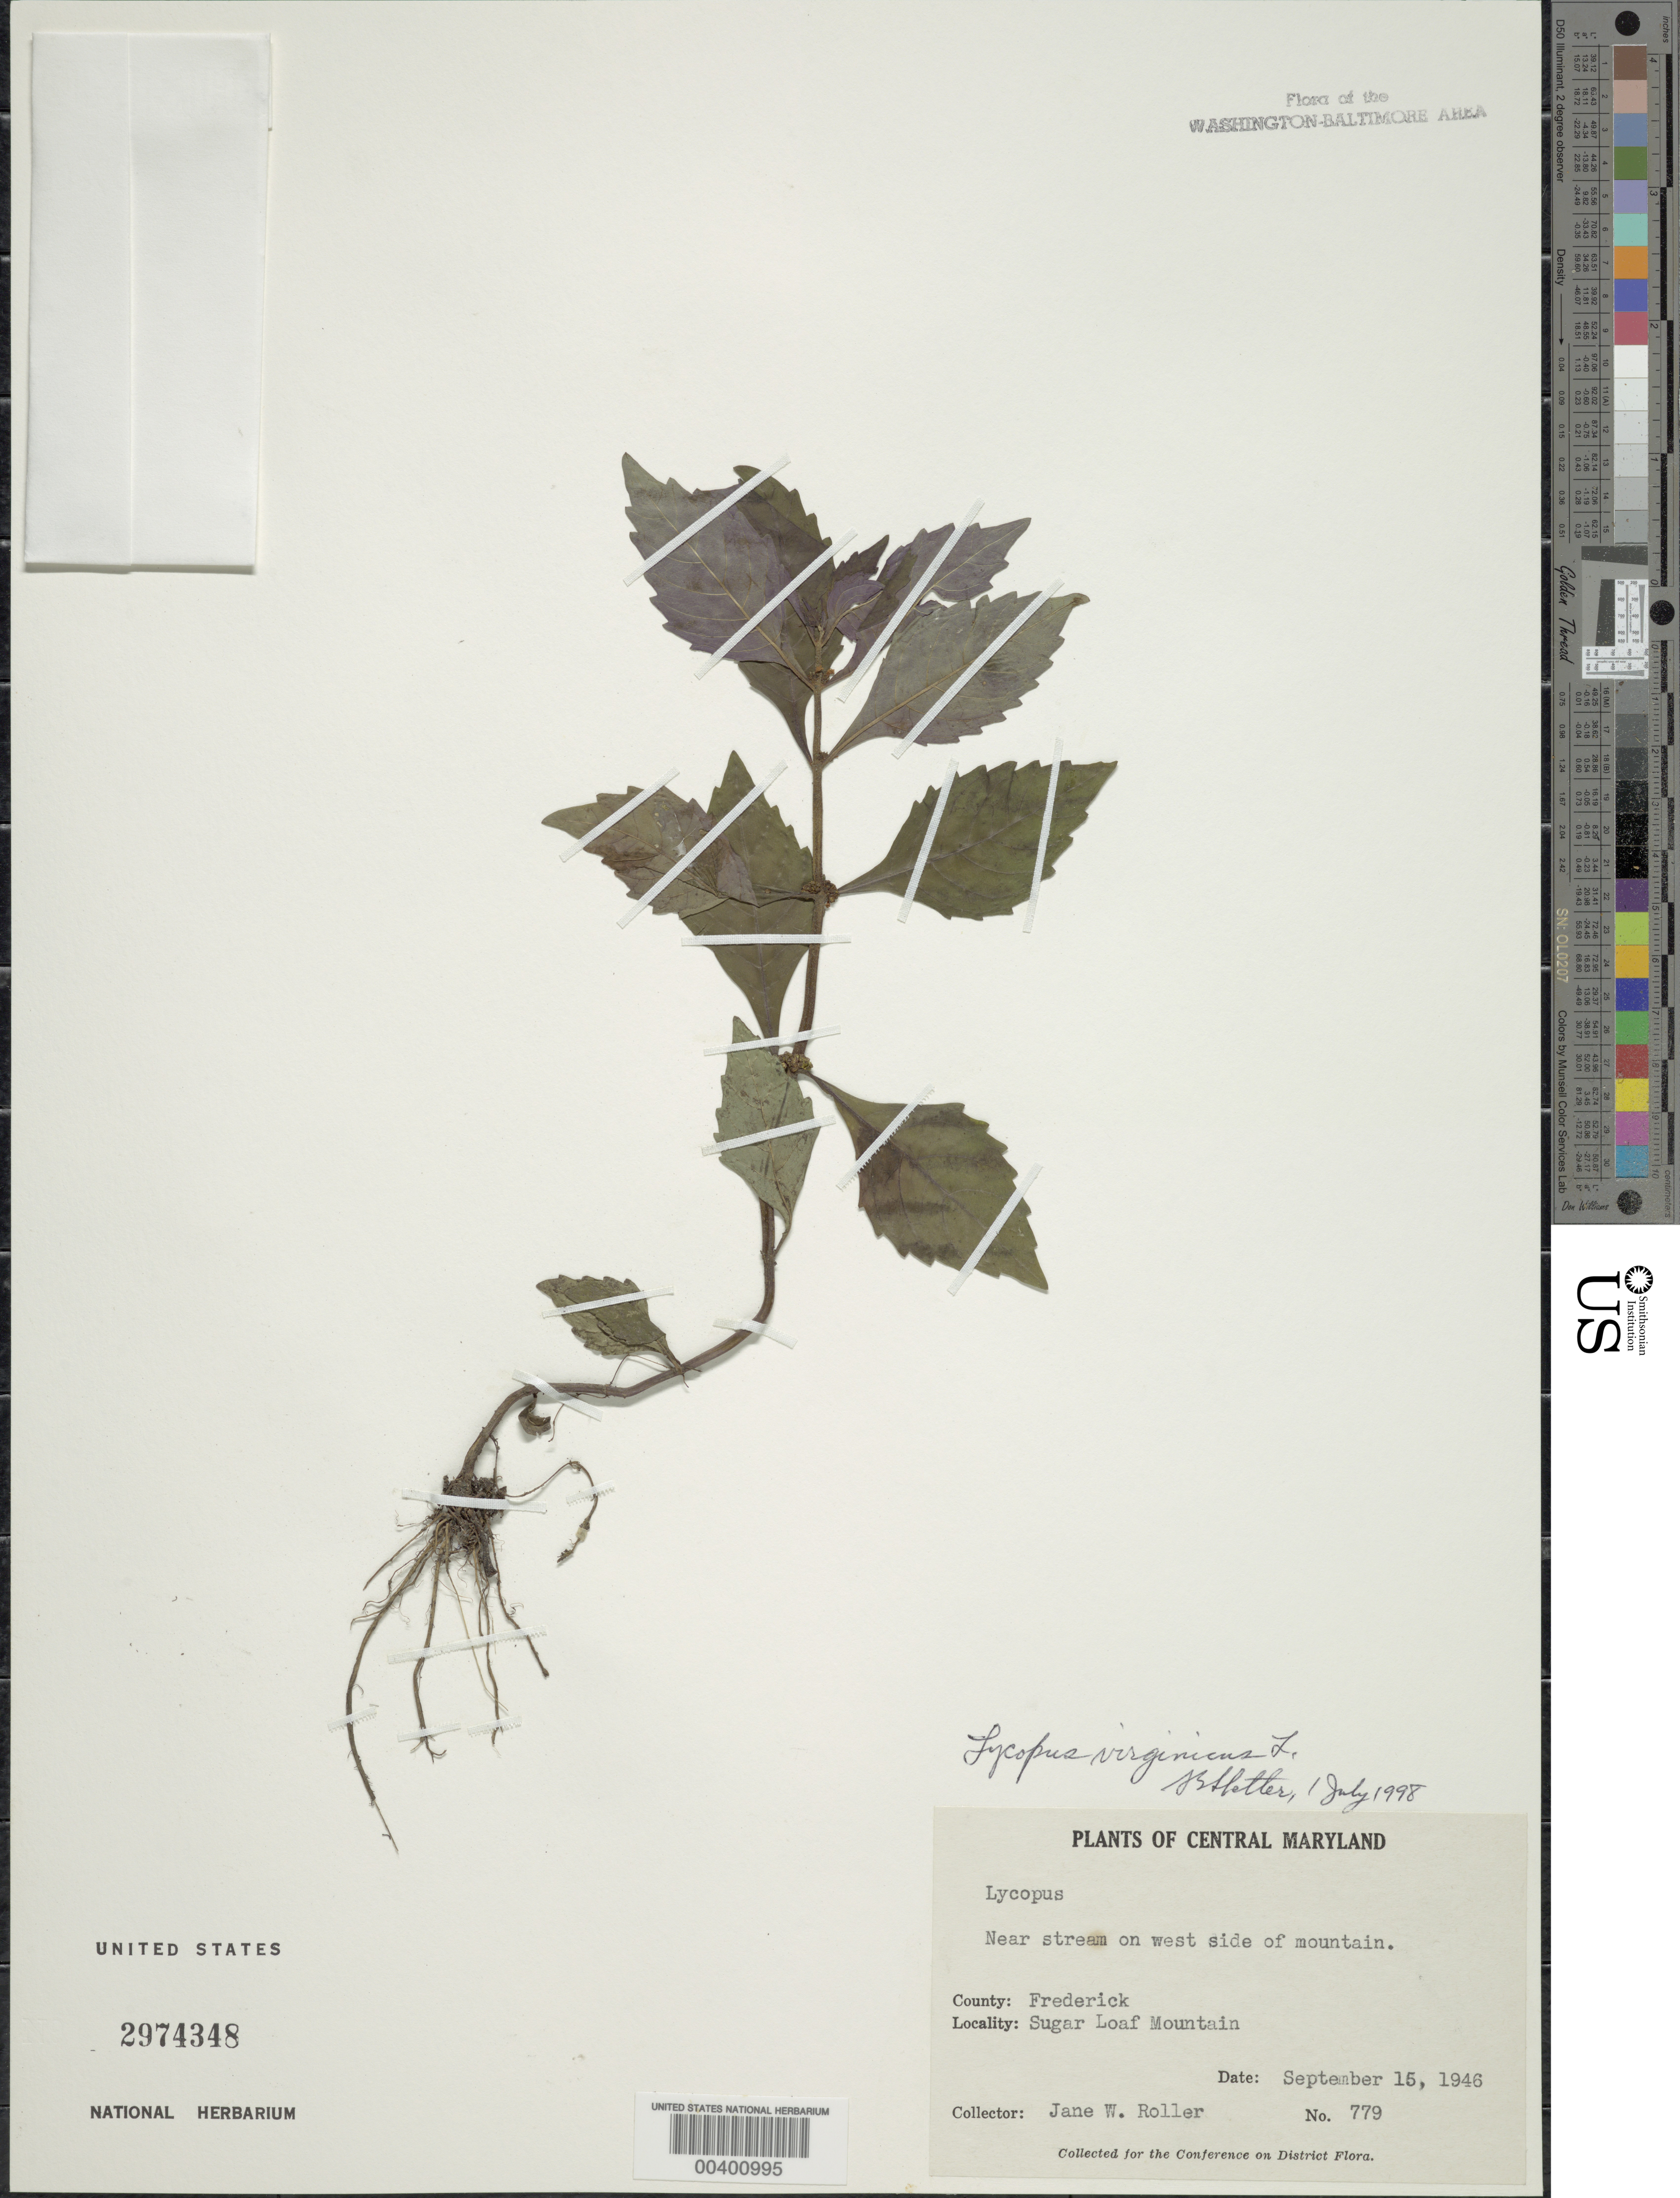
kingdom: Plantae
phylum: Tracheophyta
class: Magnoliopsida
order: Lamiales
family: Lamiaceae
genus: Lycopus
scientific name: Lycopus virginicus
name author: L.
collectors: J. W. Roller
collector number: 779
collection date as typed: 15 Sep 1946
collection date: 1946-09-15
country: United States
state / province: Maryland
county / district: Frederick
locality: Sugar Loaf Mt.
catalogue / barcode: US 2974348